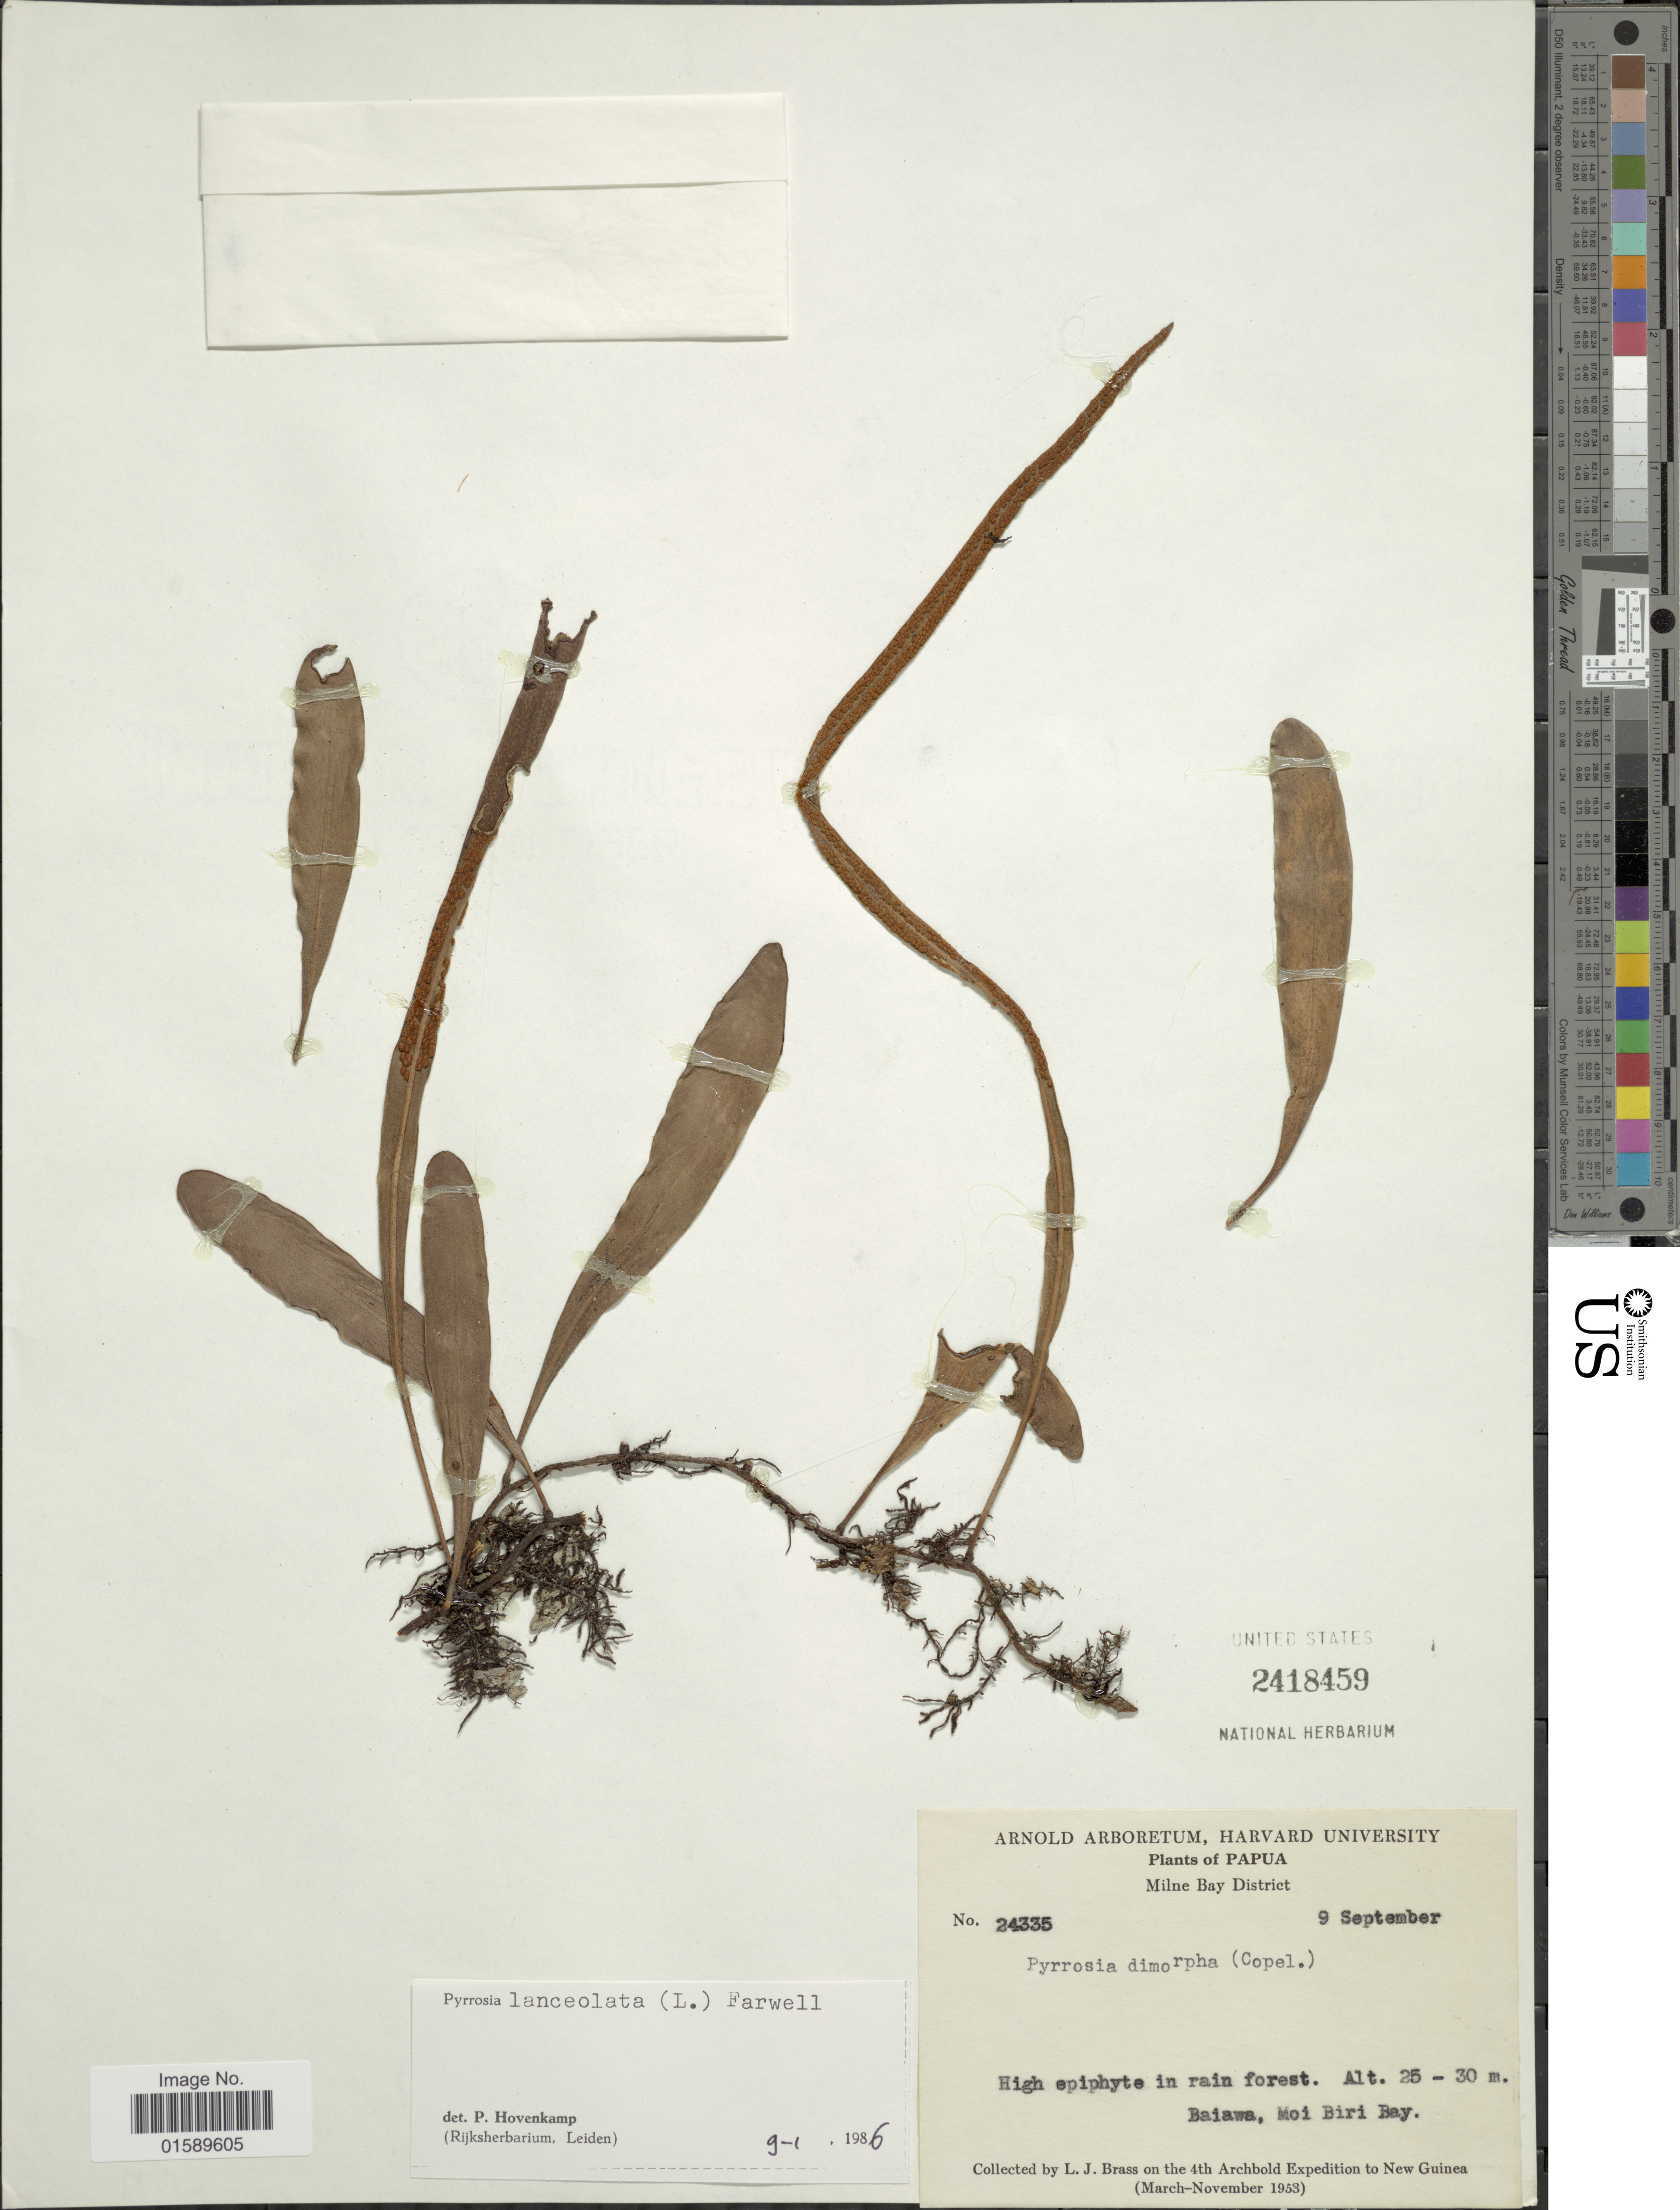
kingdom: Plantae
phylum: Tracheophyta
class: Polypodiopsida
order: Polypodiales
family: Polypodiaceae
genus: Pyrrosia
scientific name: Pyrrosia lanceolata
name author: (L.) Farw.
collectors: L. J. Brass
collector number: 24335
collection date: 1953-09-09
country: Papua New Guinea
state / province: Milne Bay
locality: Papua, Milne Bay District. Baiawa, Moi Biri Bay.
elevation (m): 25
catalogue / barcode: US 2418459